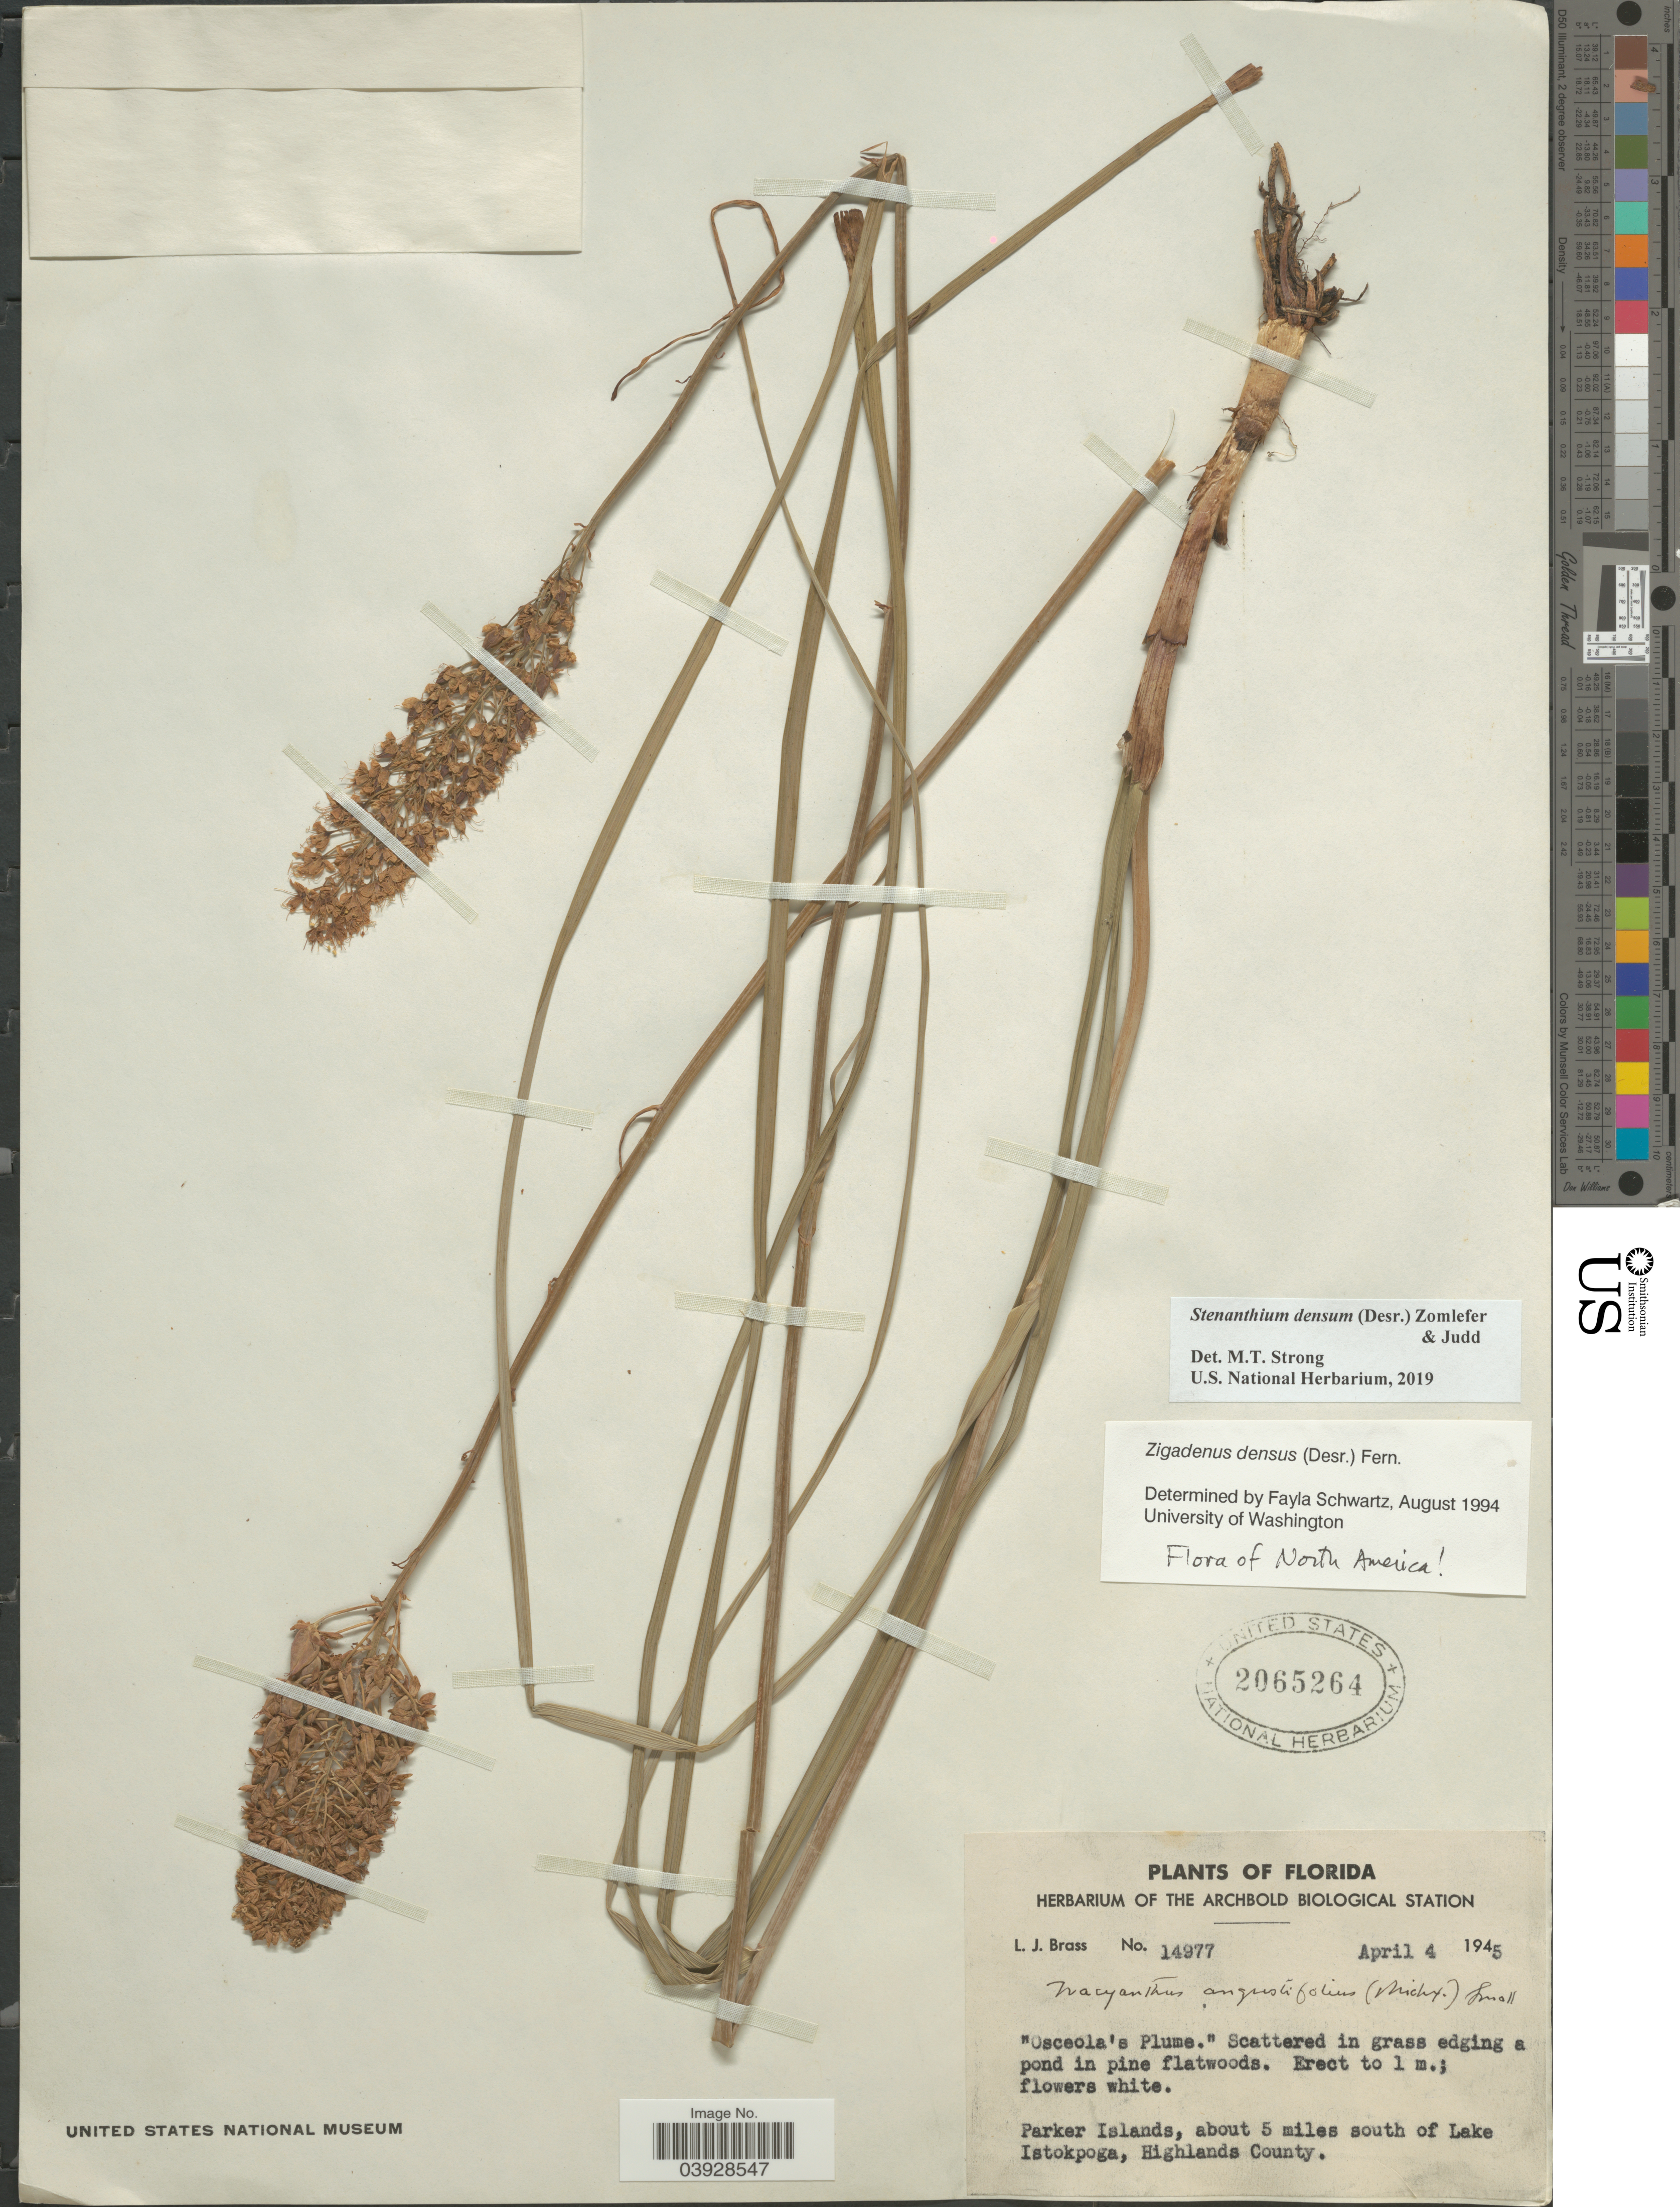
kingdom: Plantae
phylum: Tracheophyta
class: Liliopsida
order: Liliales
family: Melanthiaceae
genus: Stenanthium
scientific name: Stenanthium densum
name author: (Desr.) Zomlefer & Judd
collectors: L. J. Brass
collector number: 14977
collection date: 1945-04-04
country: United States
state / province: Florida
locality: Parker Islands, about 5 miles south of Lake Istokpoga, Highlands County.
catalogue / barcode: US 2065264